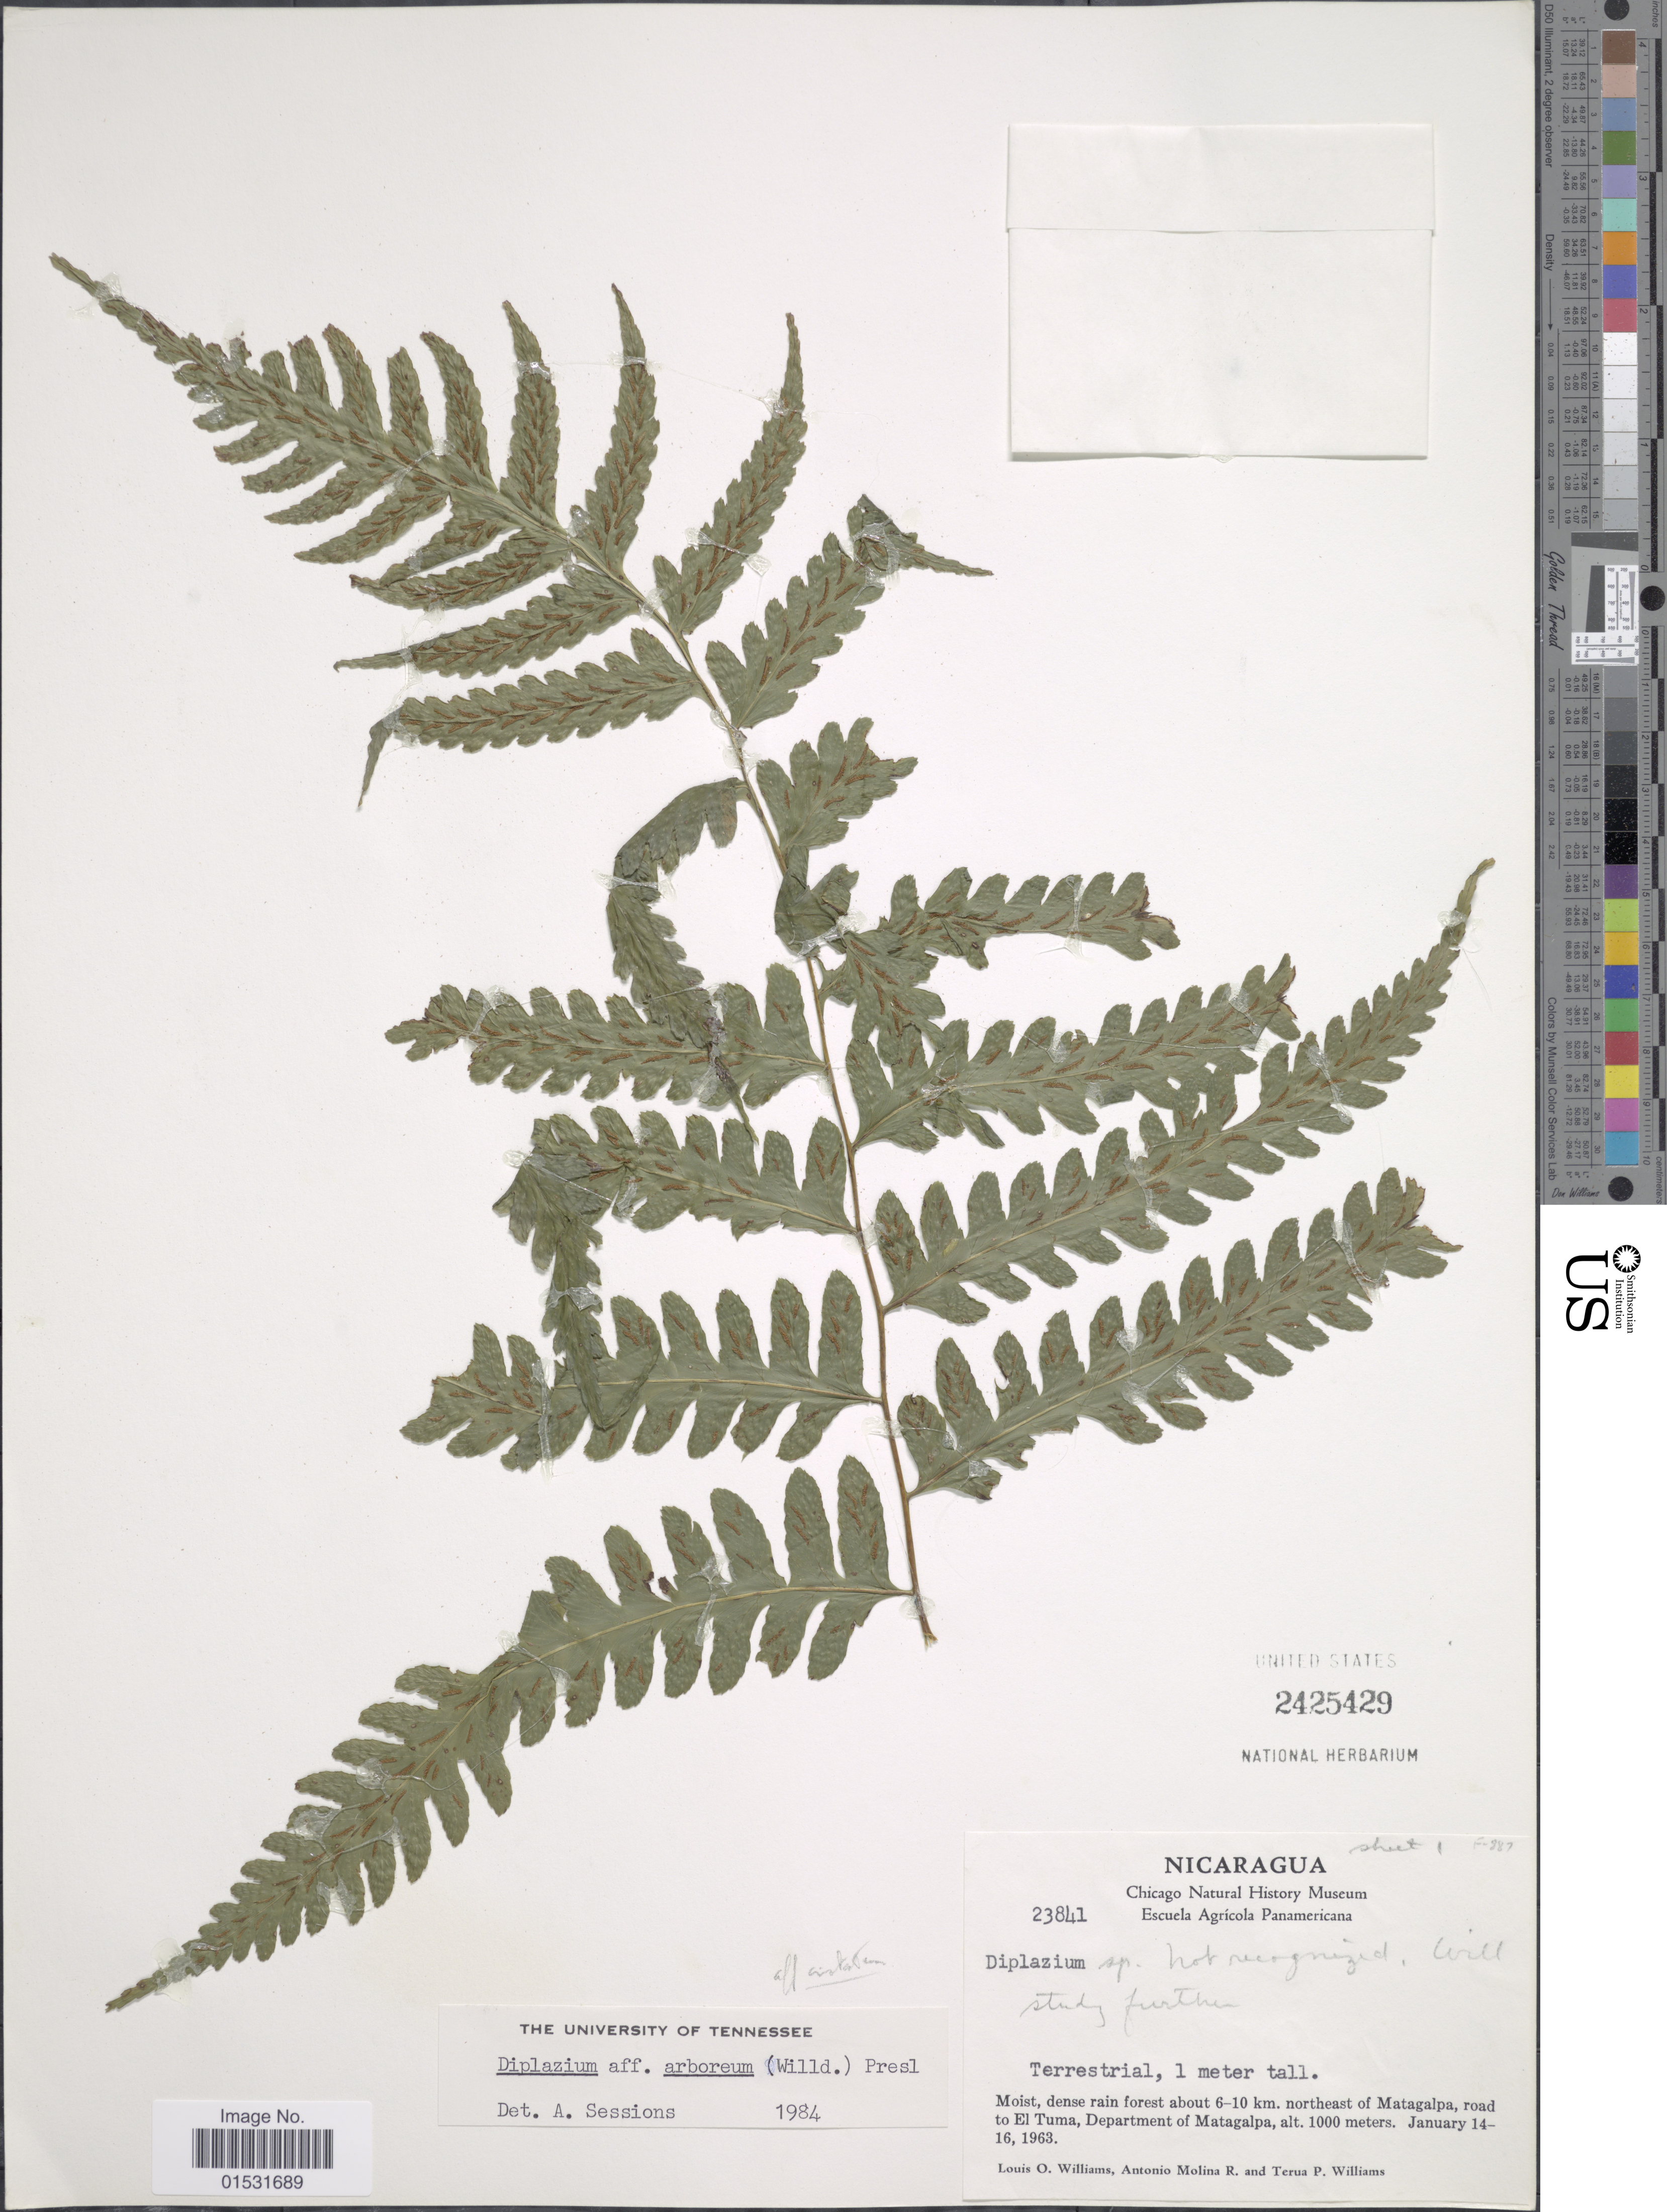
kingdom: Plantae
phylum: Tracheophyta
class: Polypodiopsida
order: Polypodiales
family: Athyriaceae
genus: Diplazium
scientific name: Diplazium cristatum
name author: (Desr.) Alston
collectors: L. O. Williams, A. Molina R. & T. P. Williams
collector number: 23841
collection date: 1963-01-14/1963-01-16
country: Nicaragua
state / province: Matagalpa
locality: Moist, dense rain forest about 6-10 km. northeast of Matagalpa, road to El Tuma, Department of Matagalpa.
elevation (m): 1000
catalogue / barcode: US 2425429